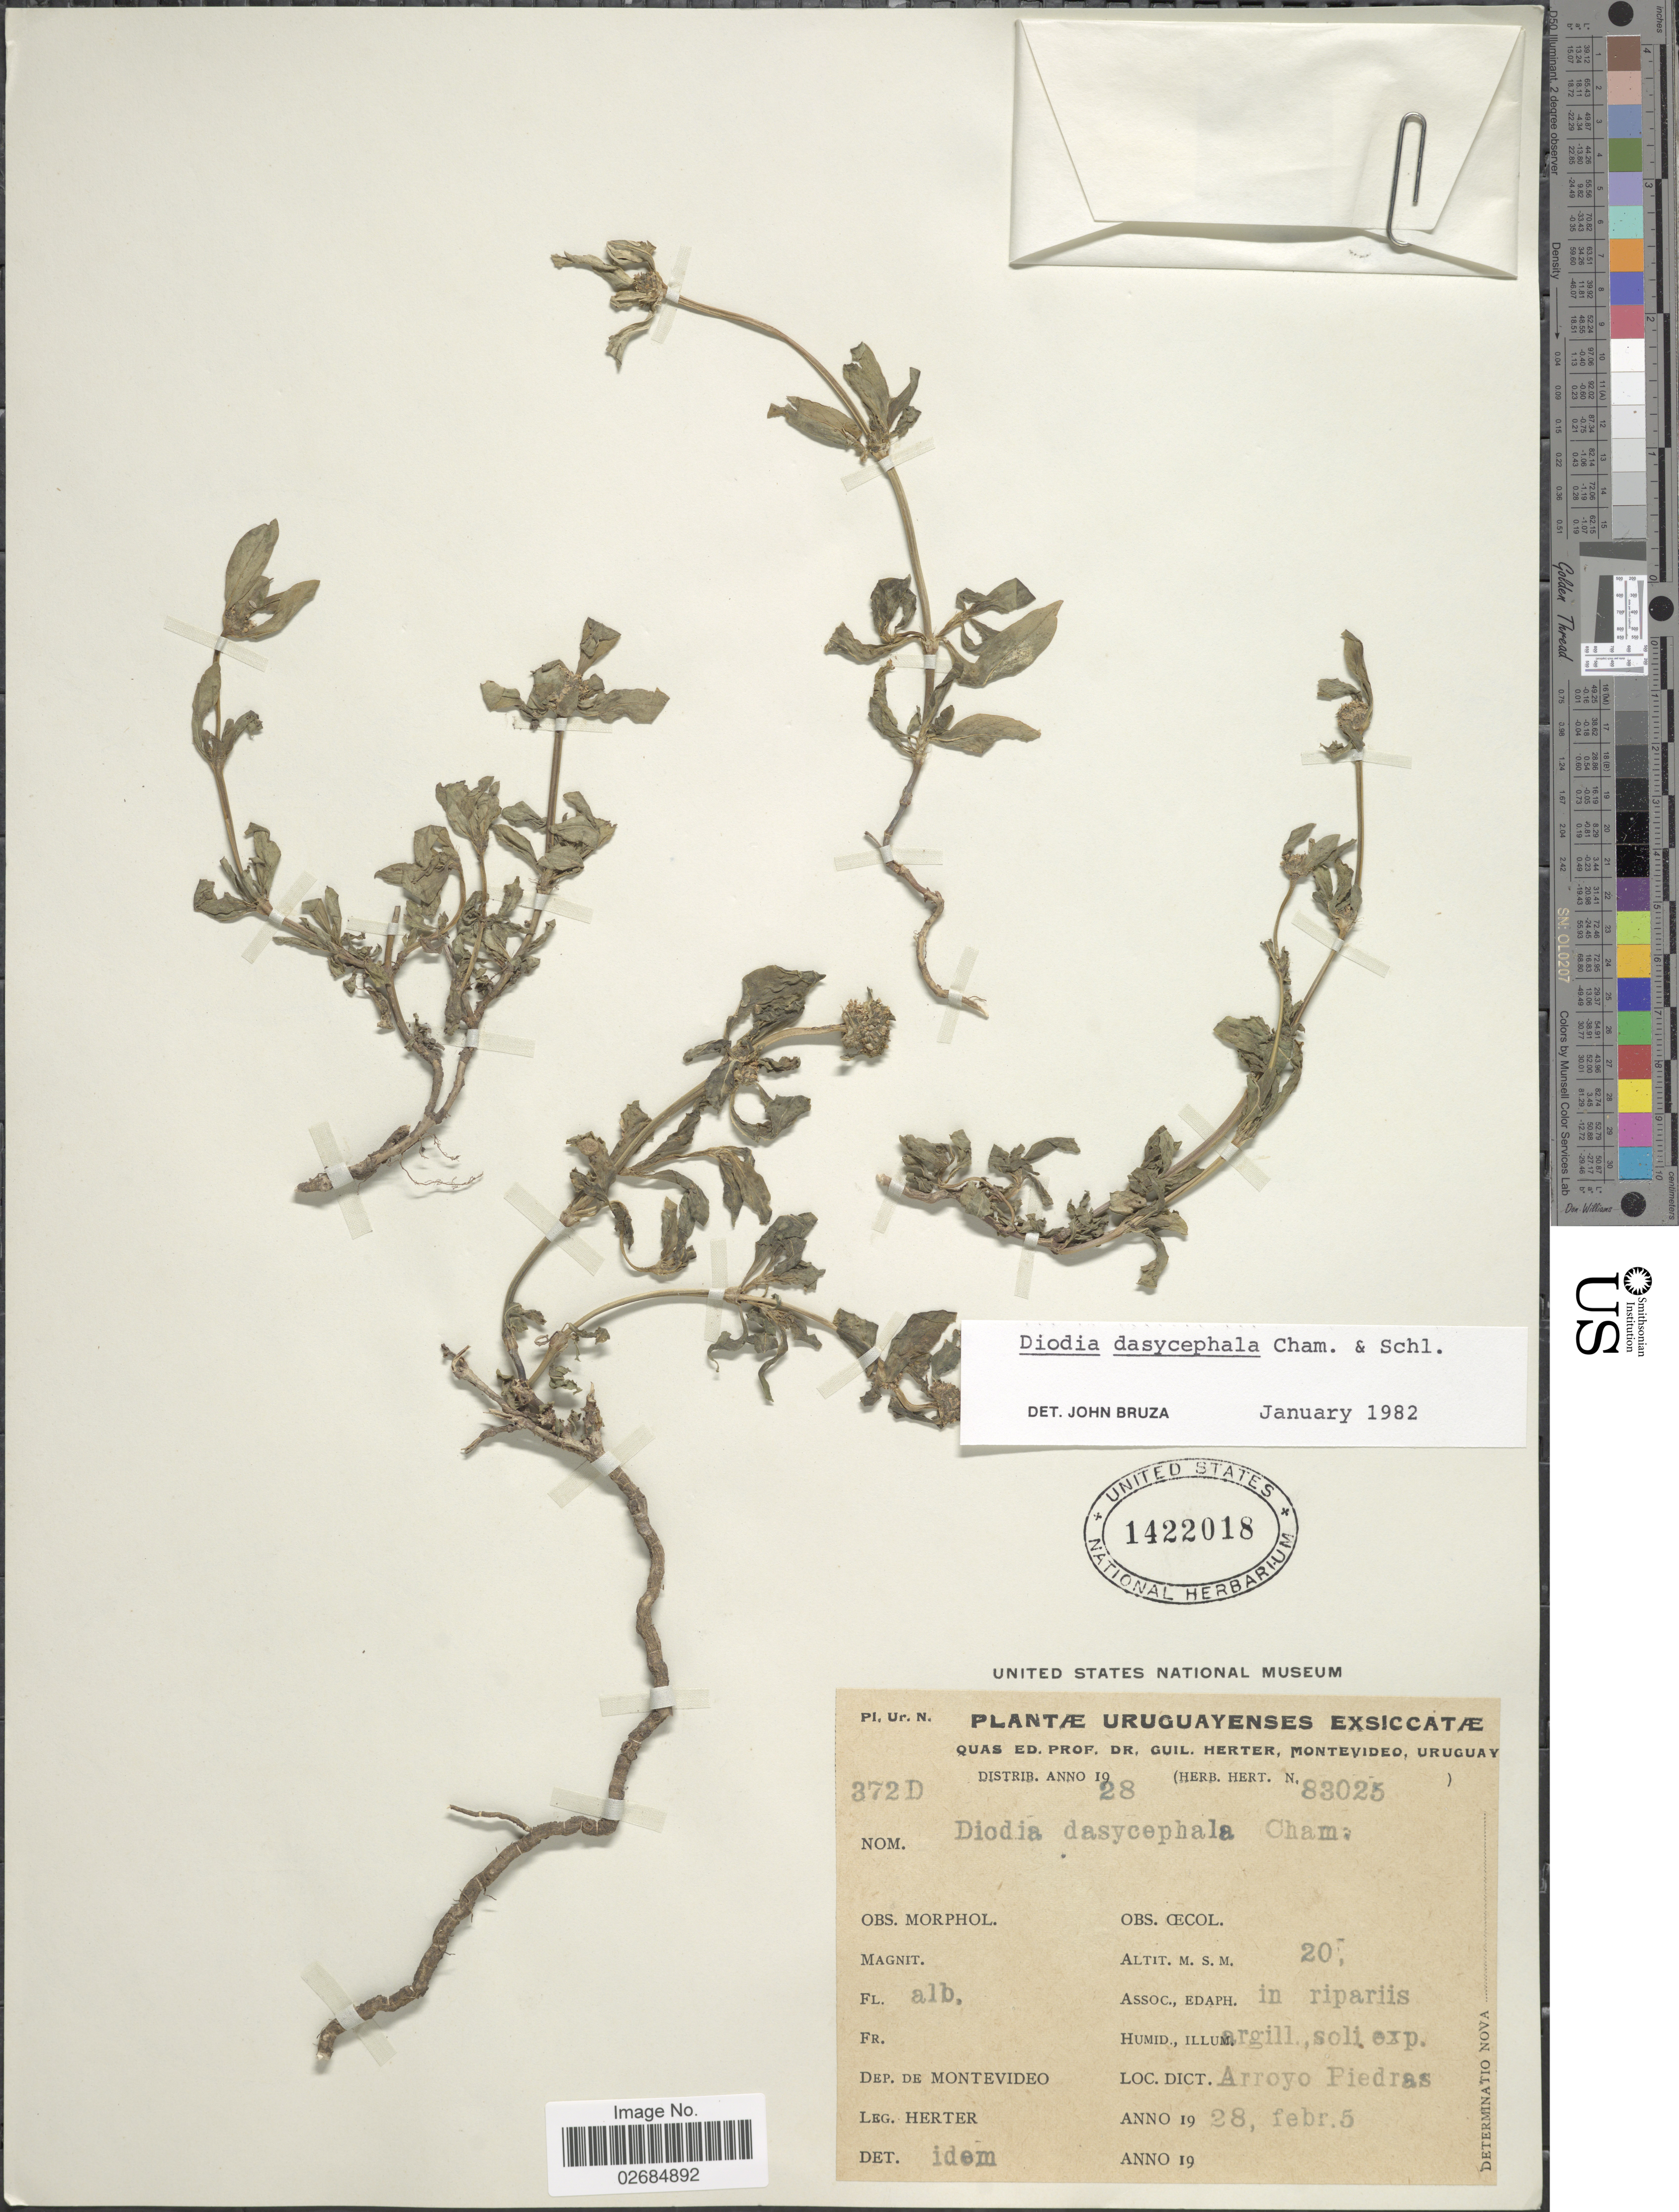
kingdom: Plantae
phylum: Tracheophyta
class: Magnoliopsida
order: Gentianales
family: Rubiaceae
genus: Diodia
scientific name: Diodia dasycephala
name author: Cham. & Schltdl.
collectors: G. Herter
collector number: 372D?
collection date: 1928-02-05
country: Uruguay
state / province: Montevideo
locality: Arroyo Piedras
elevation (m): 20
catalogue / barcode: US 1422018